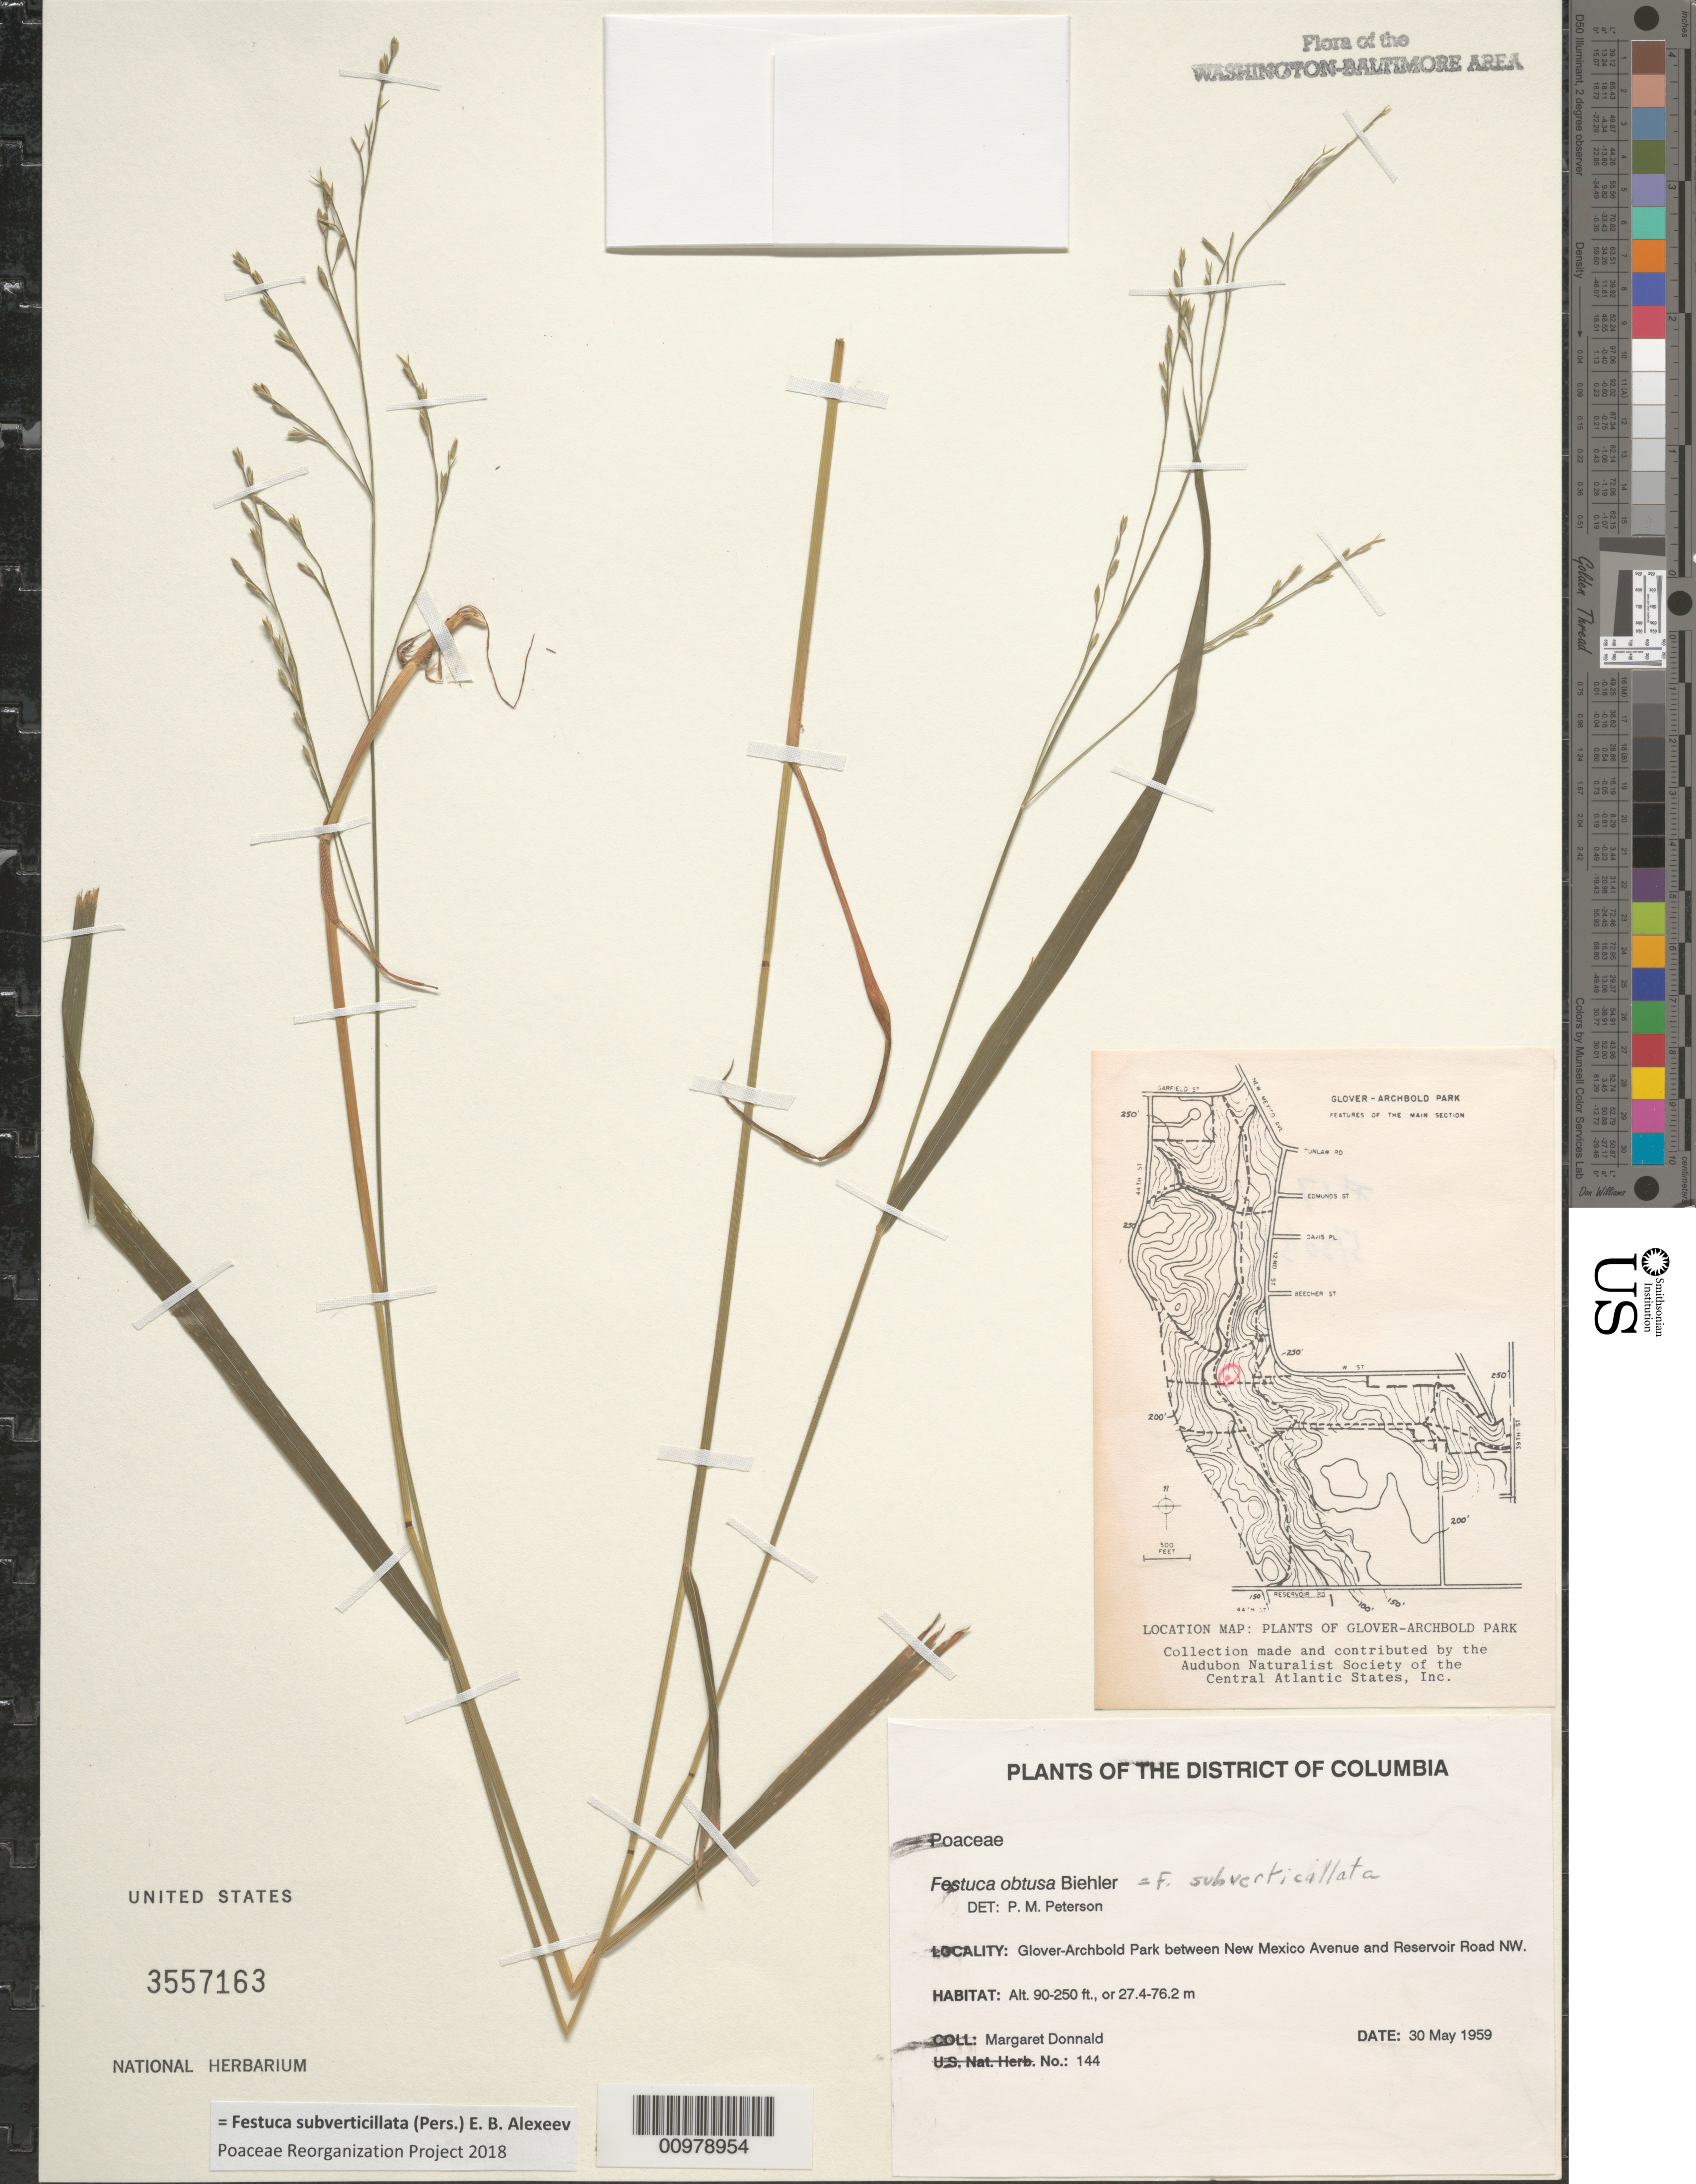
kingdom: Plantae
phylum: Tracheophyta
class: Liliopsida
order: Poales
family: Poaceae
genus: Festuca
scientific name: Festuca subverticillata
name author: (Pers.) E.B. Alexeev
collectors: M. Donnald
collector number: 144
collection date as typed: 30 May 1959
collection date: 1959-05-30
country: United States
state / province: District of Columbia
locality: Glover-Archbold Park between New Mexico Avenue and Reservoir Road NW.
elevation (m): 27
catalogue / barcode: US 3557163